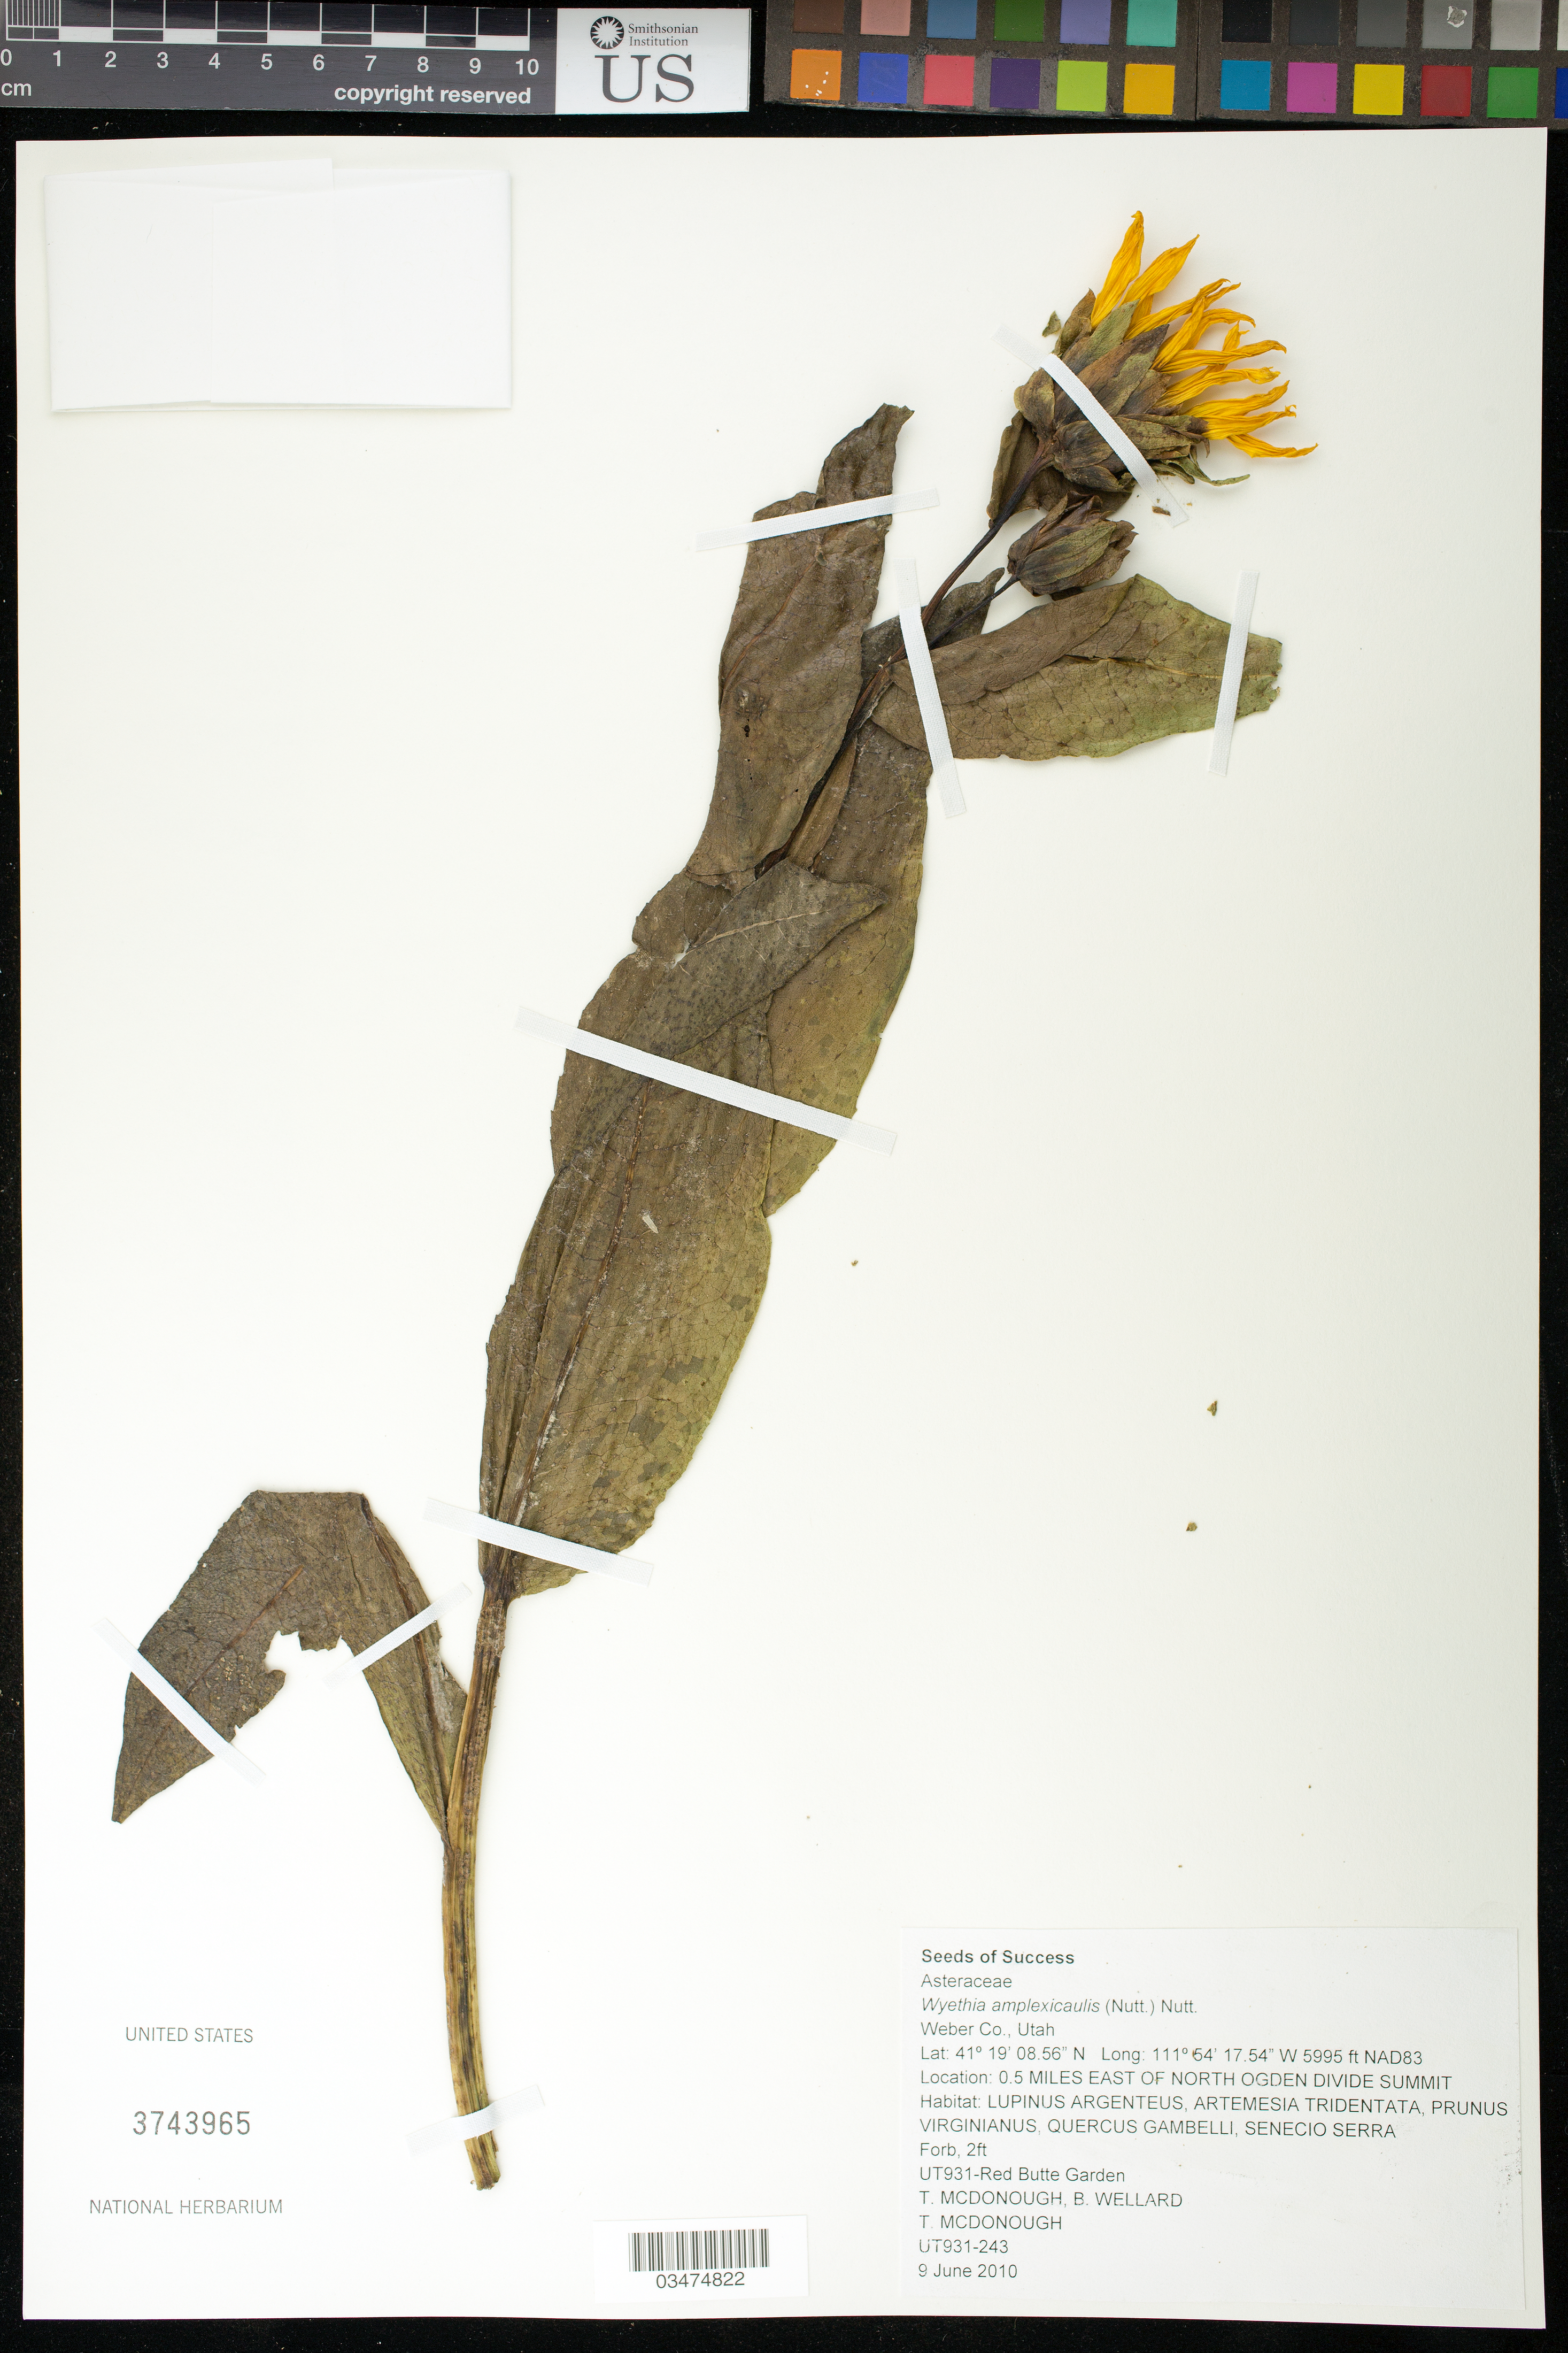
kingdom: Plantae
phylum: Tracheophyta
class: Magnoliopsida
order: Asterales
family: Asteraceae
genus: Wyethia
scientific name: Wyethia amplexicaulis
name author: Nutt.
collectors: T. McDonough & B. Wellard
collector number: UT931-243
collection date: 2010-06-09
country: United States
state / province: Utah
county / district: Weber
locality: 0.5 mi. E of North Ogden Divide Summit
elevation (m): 1827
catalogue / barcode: US 3743965